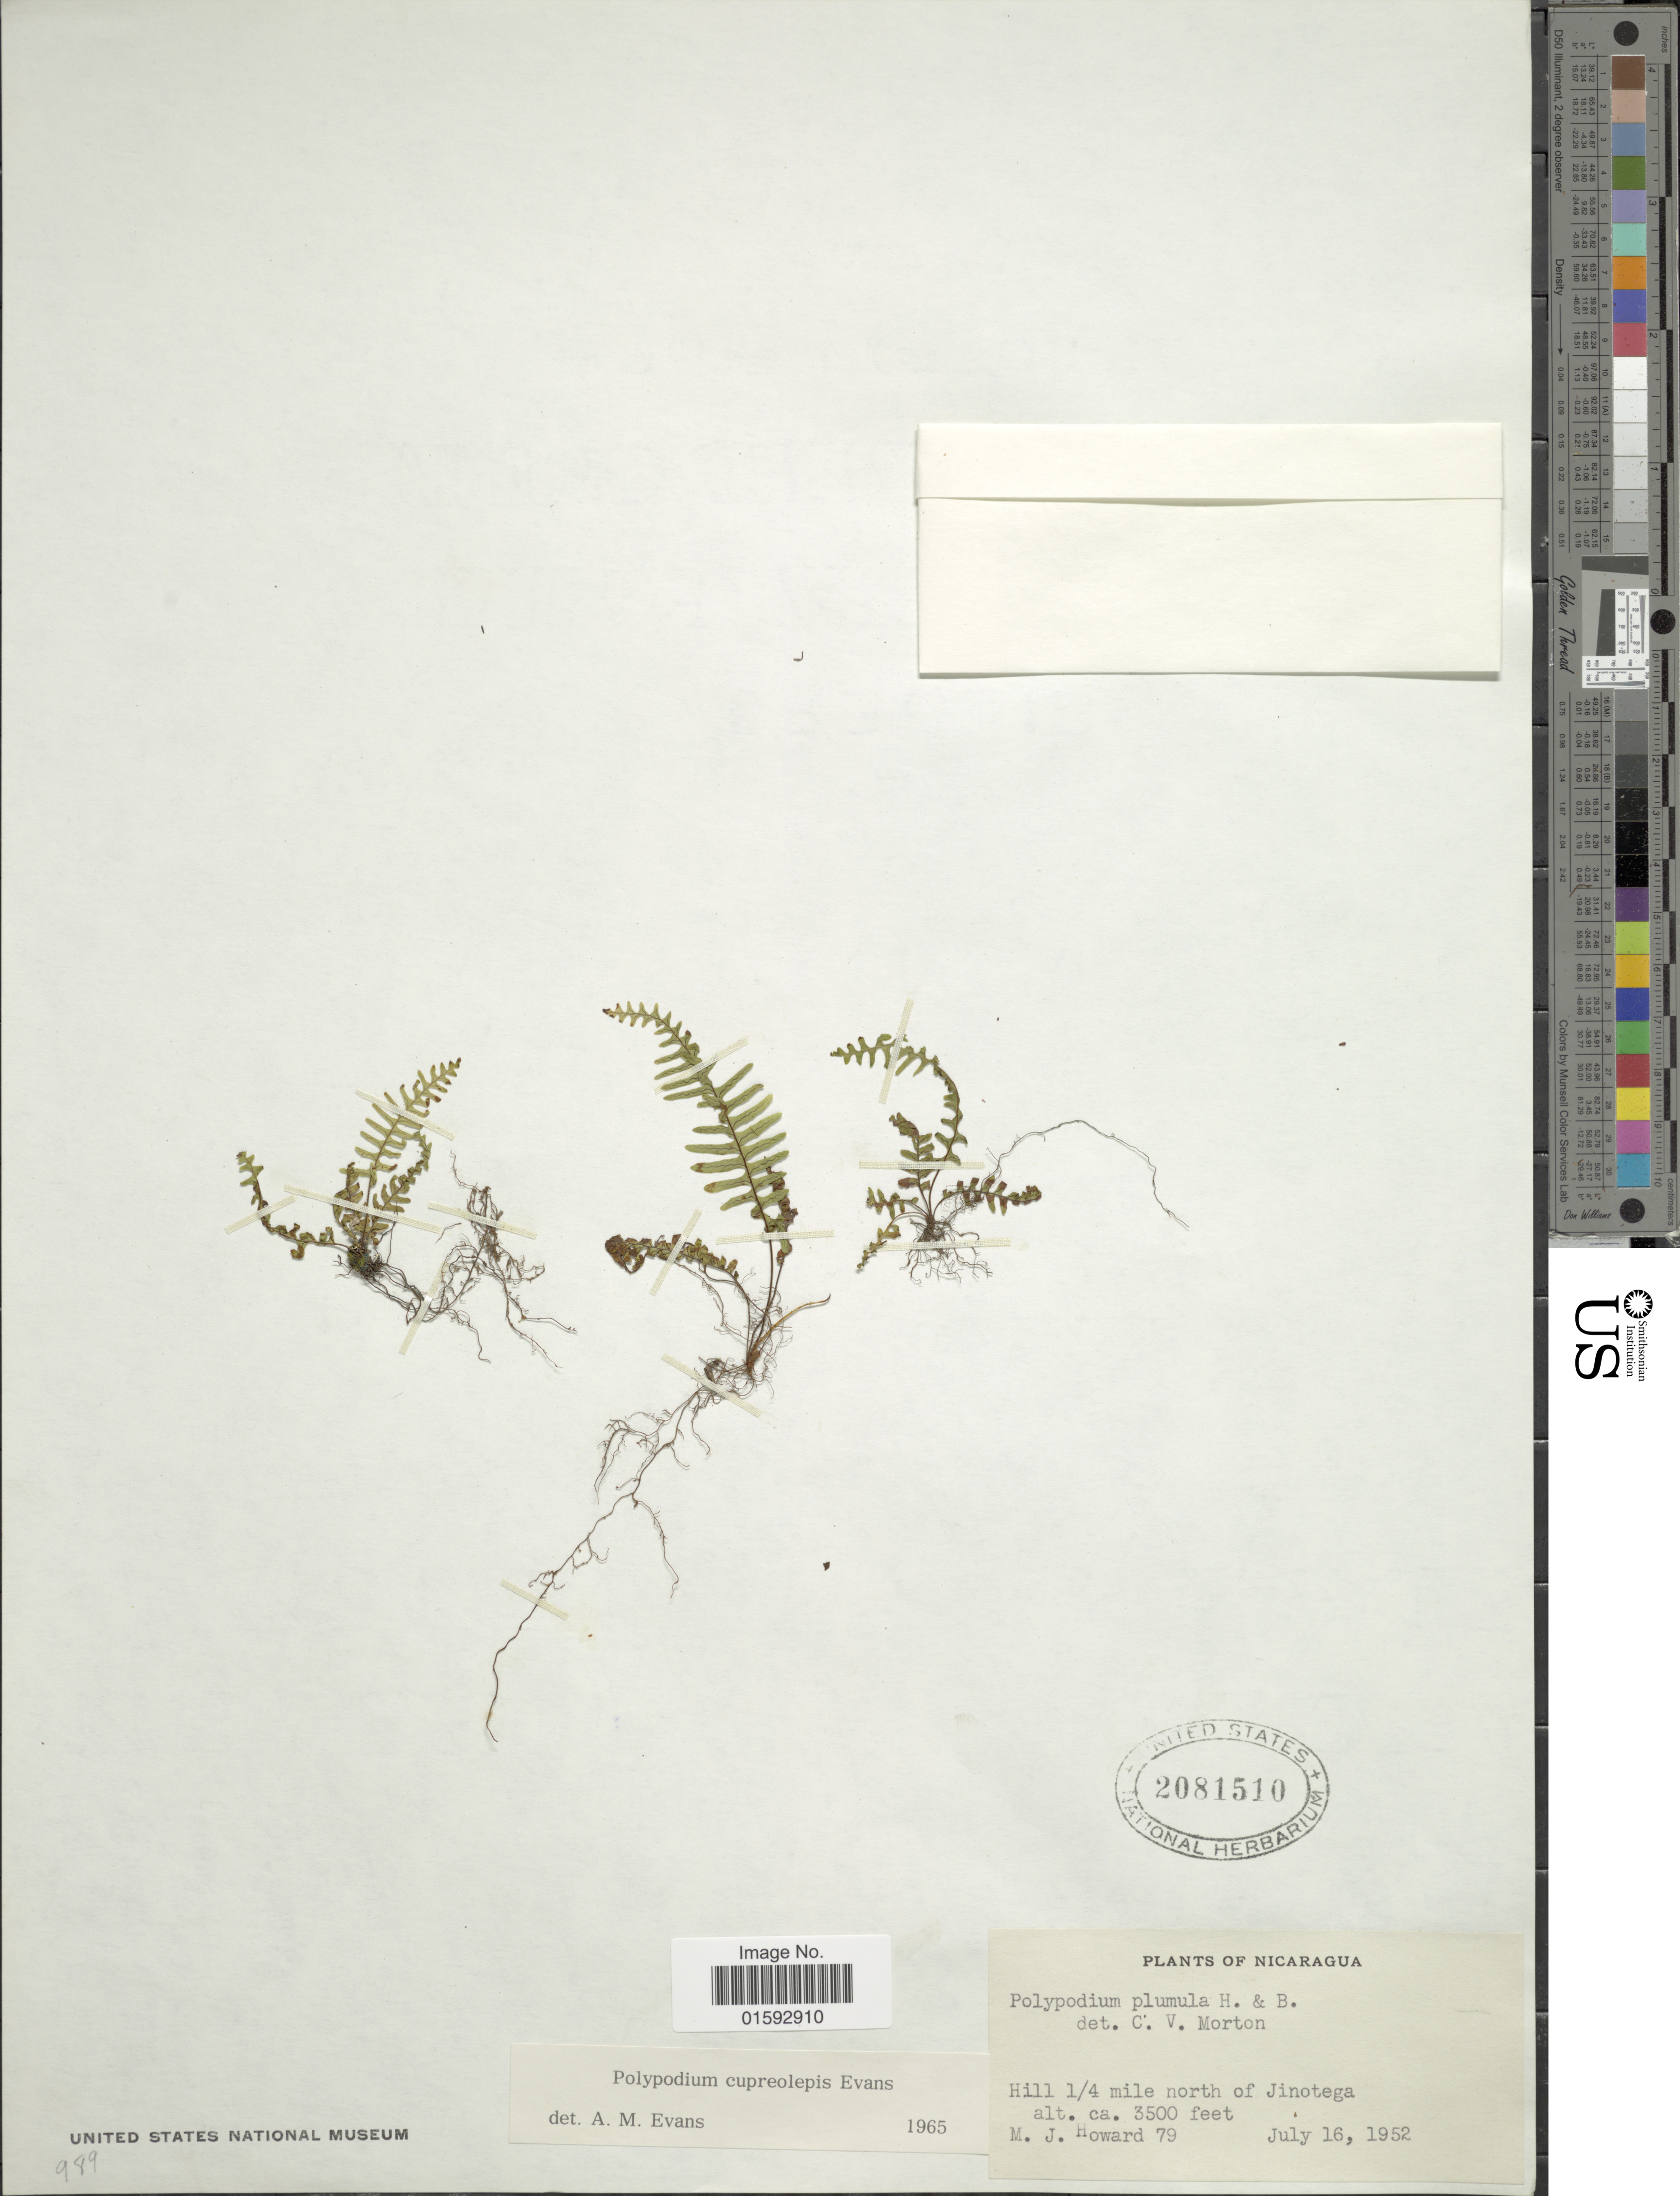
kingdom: Plantae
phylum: Tracheophyta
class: Polypodiopsida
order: Polypodiales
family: Polypodiaceae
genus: Pecluma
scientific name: Pecluma cupreolepis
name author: (A.M. Evans) M.G. Price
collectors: M. Howard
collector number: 79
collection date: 1952-07-16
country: Nicaragua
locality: Hill 1/4 mile north of Jinotega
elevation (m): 1067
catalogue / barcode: US 2081510